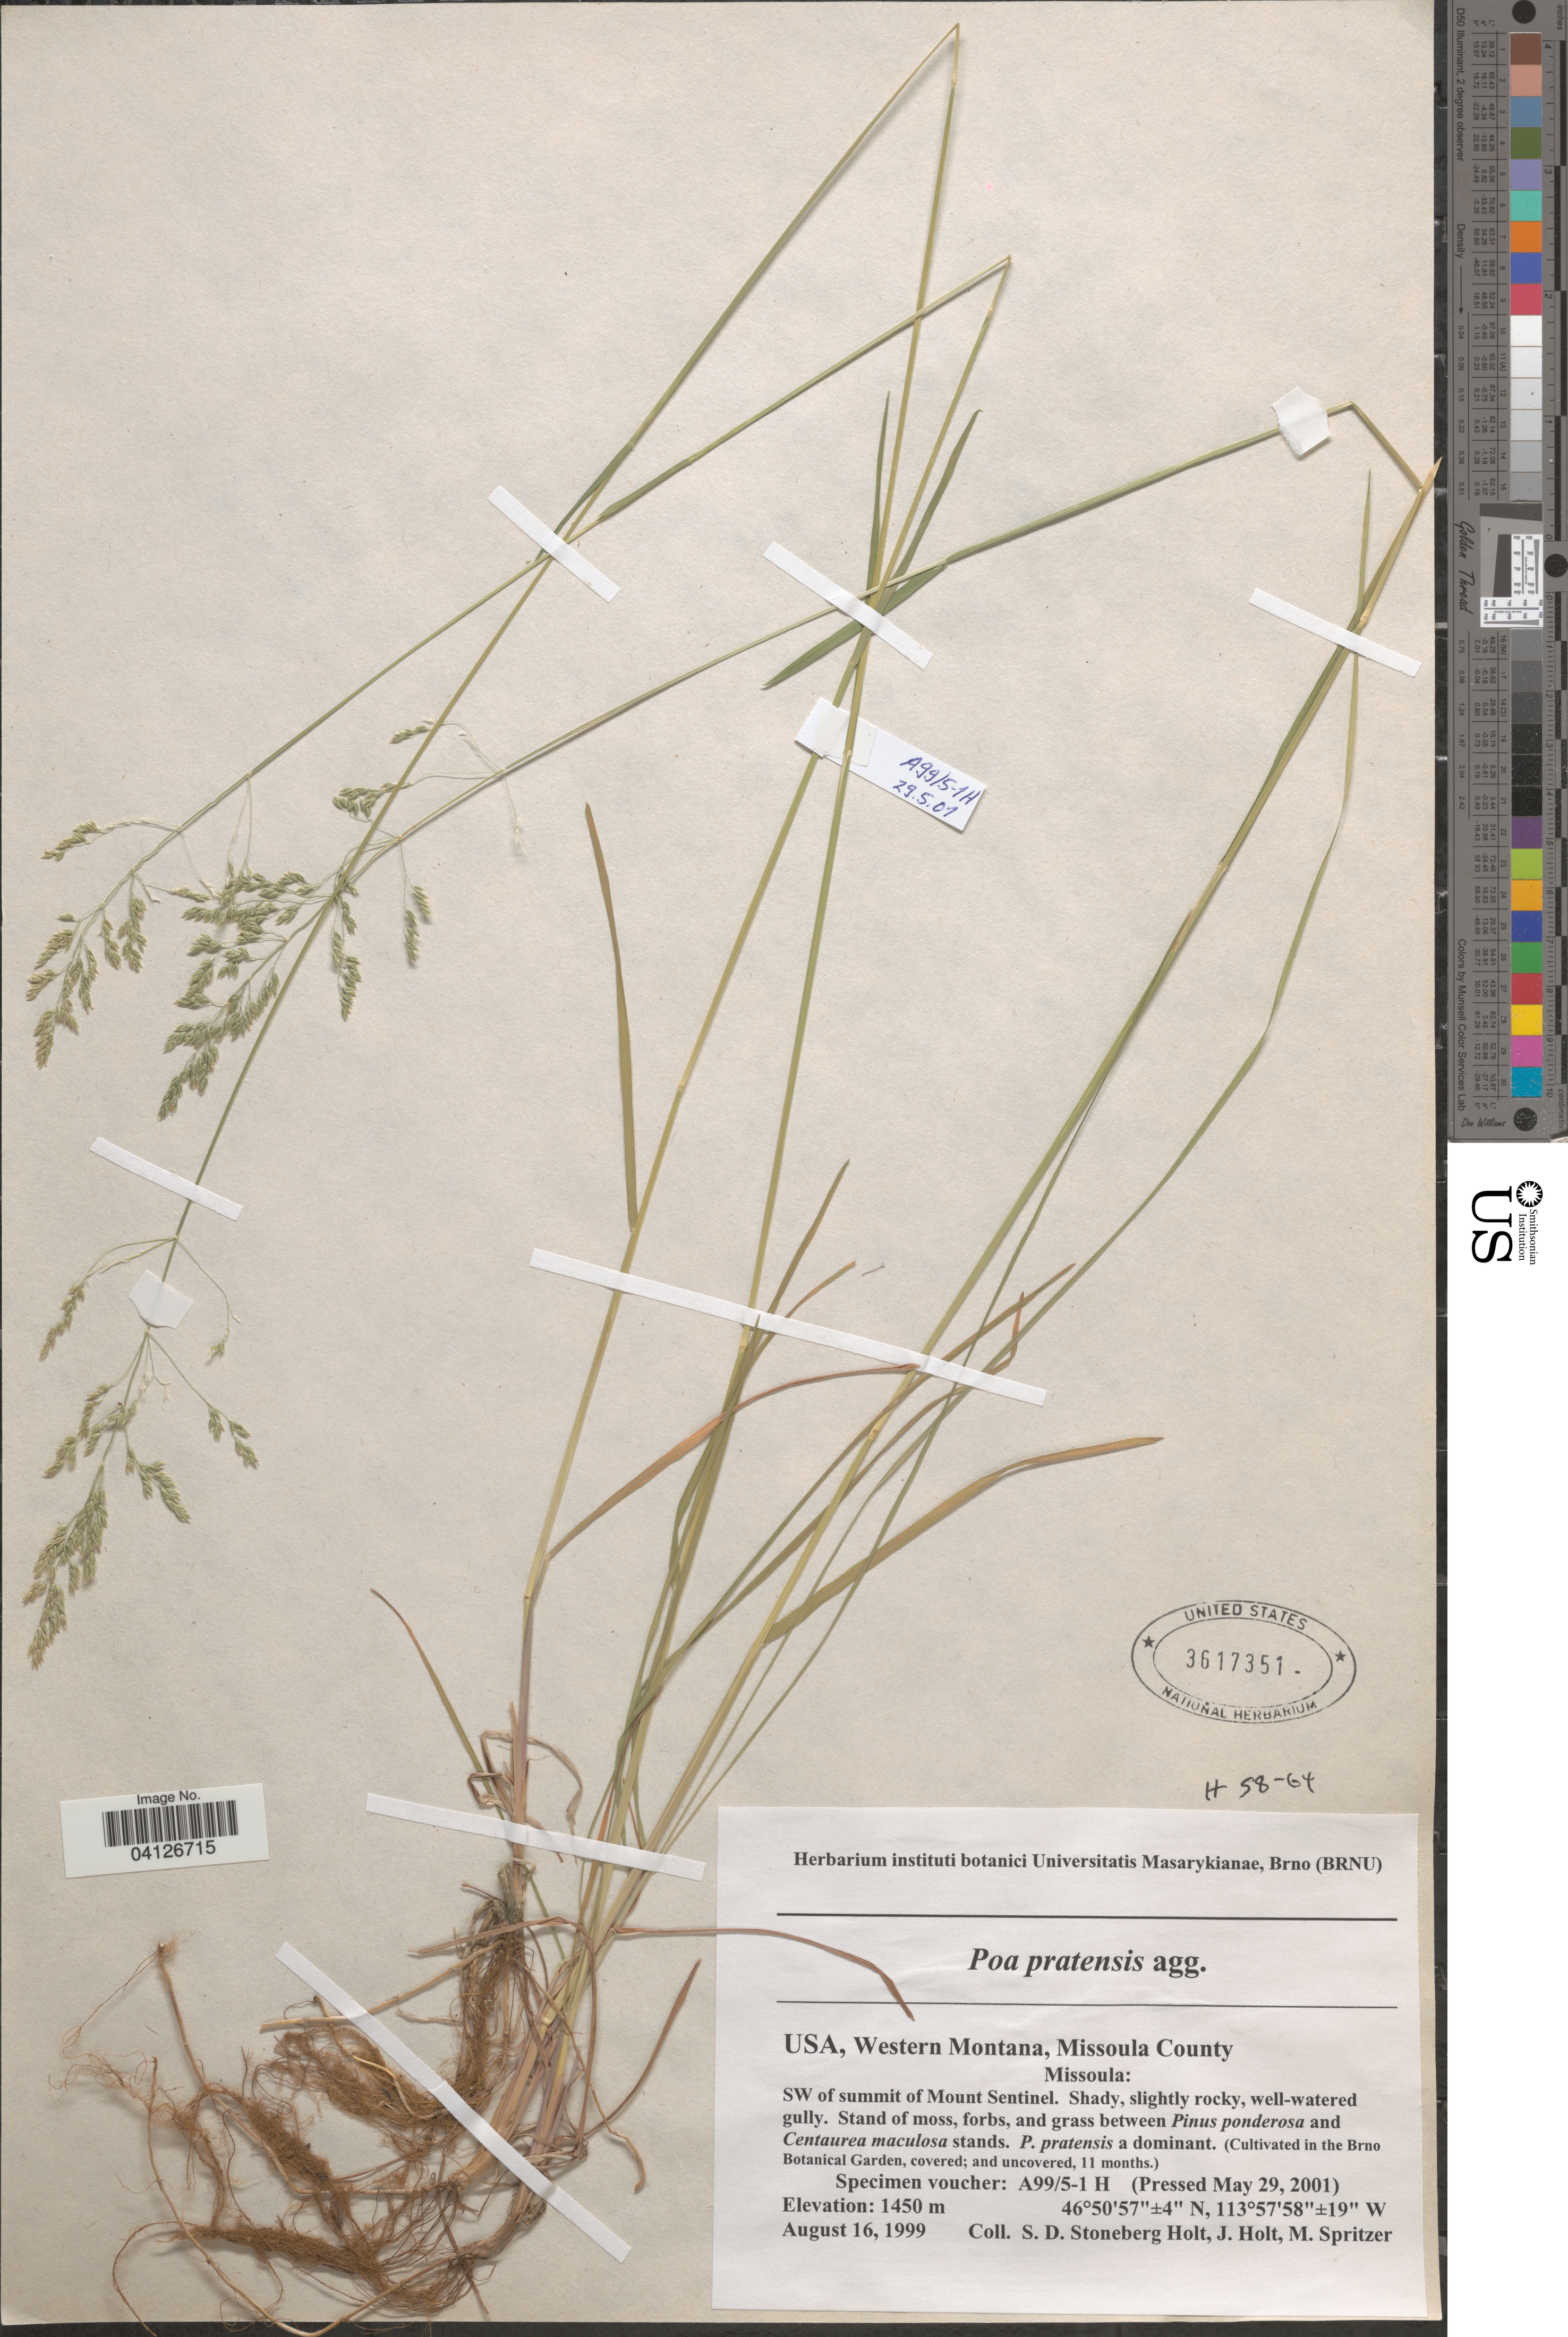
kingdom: Plantae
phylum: Tracheophyta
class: Liliopsida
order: Poales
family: Poaceae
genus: Poa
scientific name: Poa pratensis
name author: L.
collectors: Ex herb. instituti botanici Universitatis Masarykianae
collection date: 2001-05-29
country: Czechia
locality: (Cultivated in the Brno Botanical Garden, covered; and uncovered, 11 months.).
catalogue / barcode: US 3617351